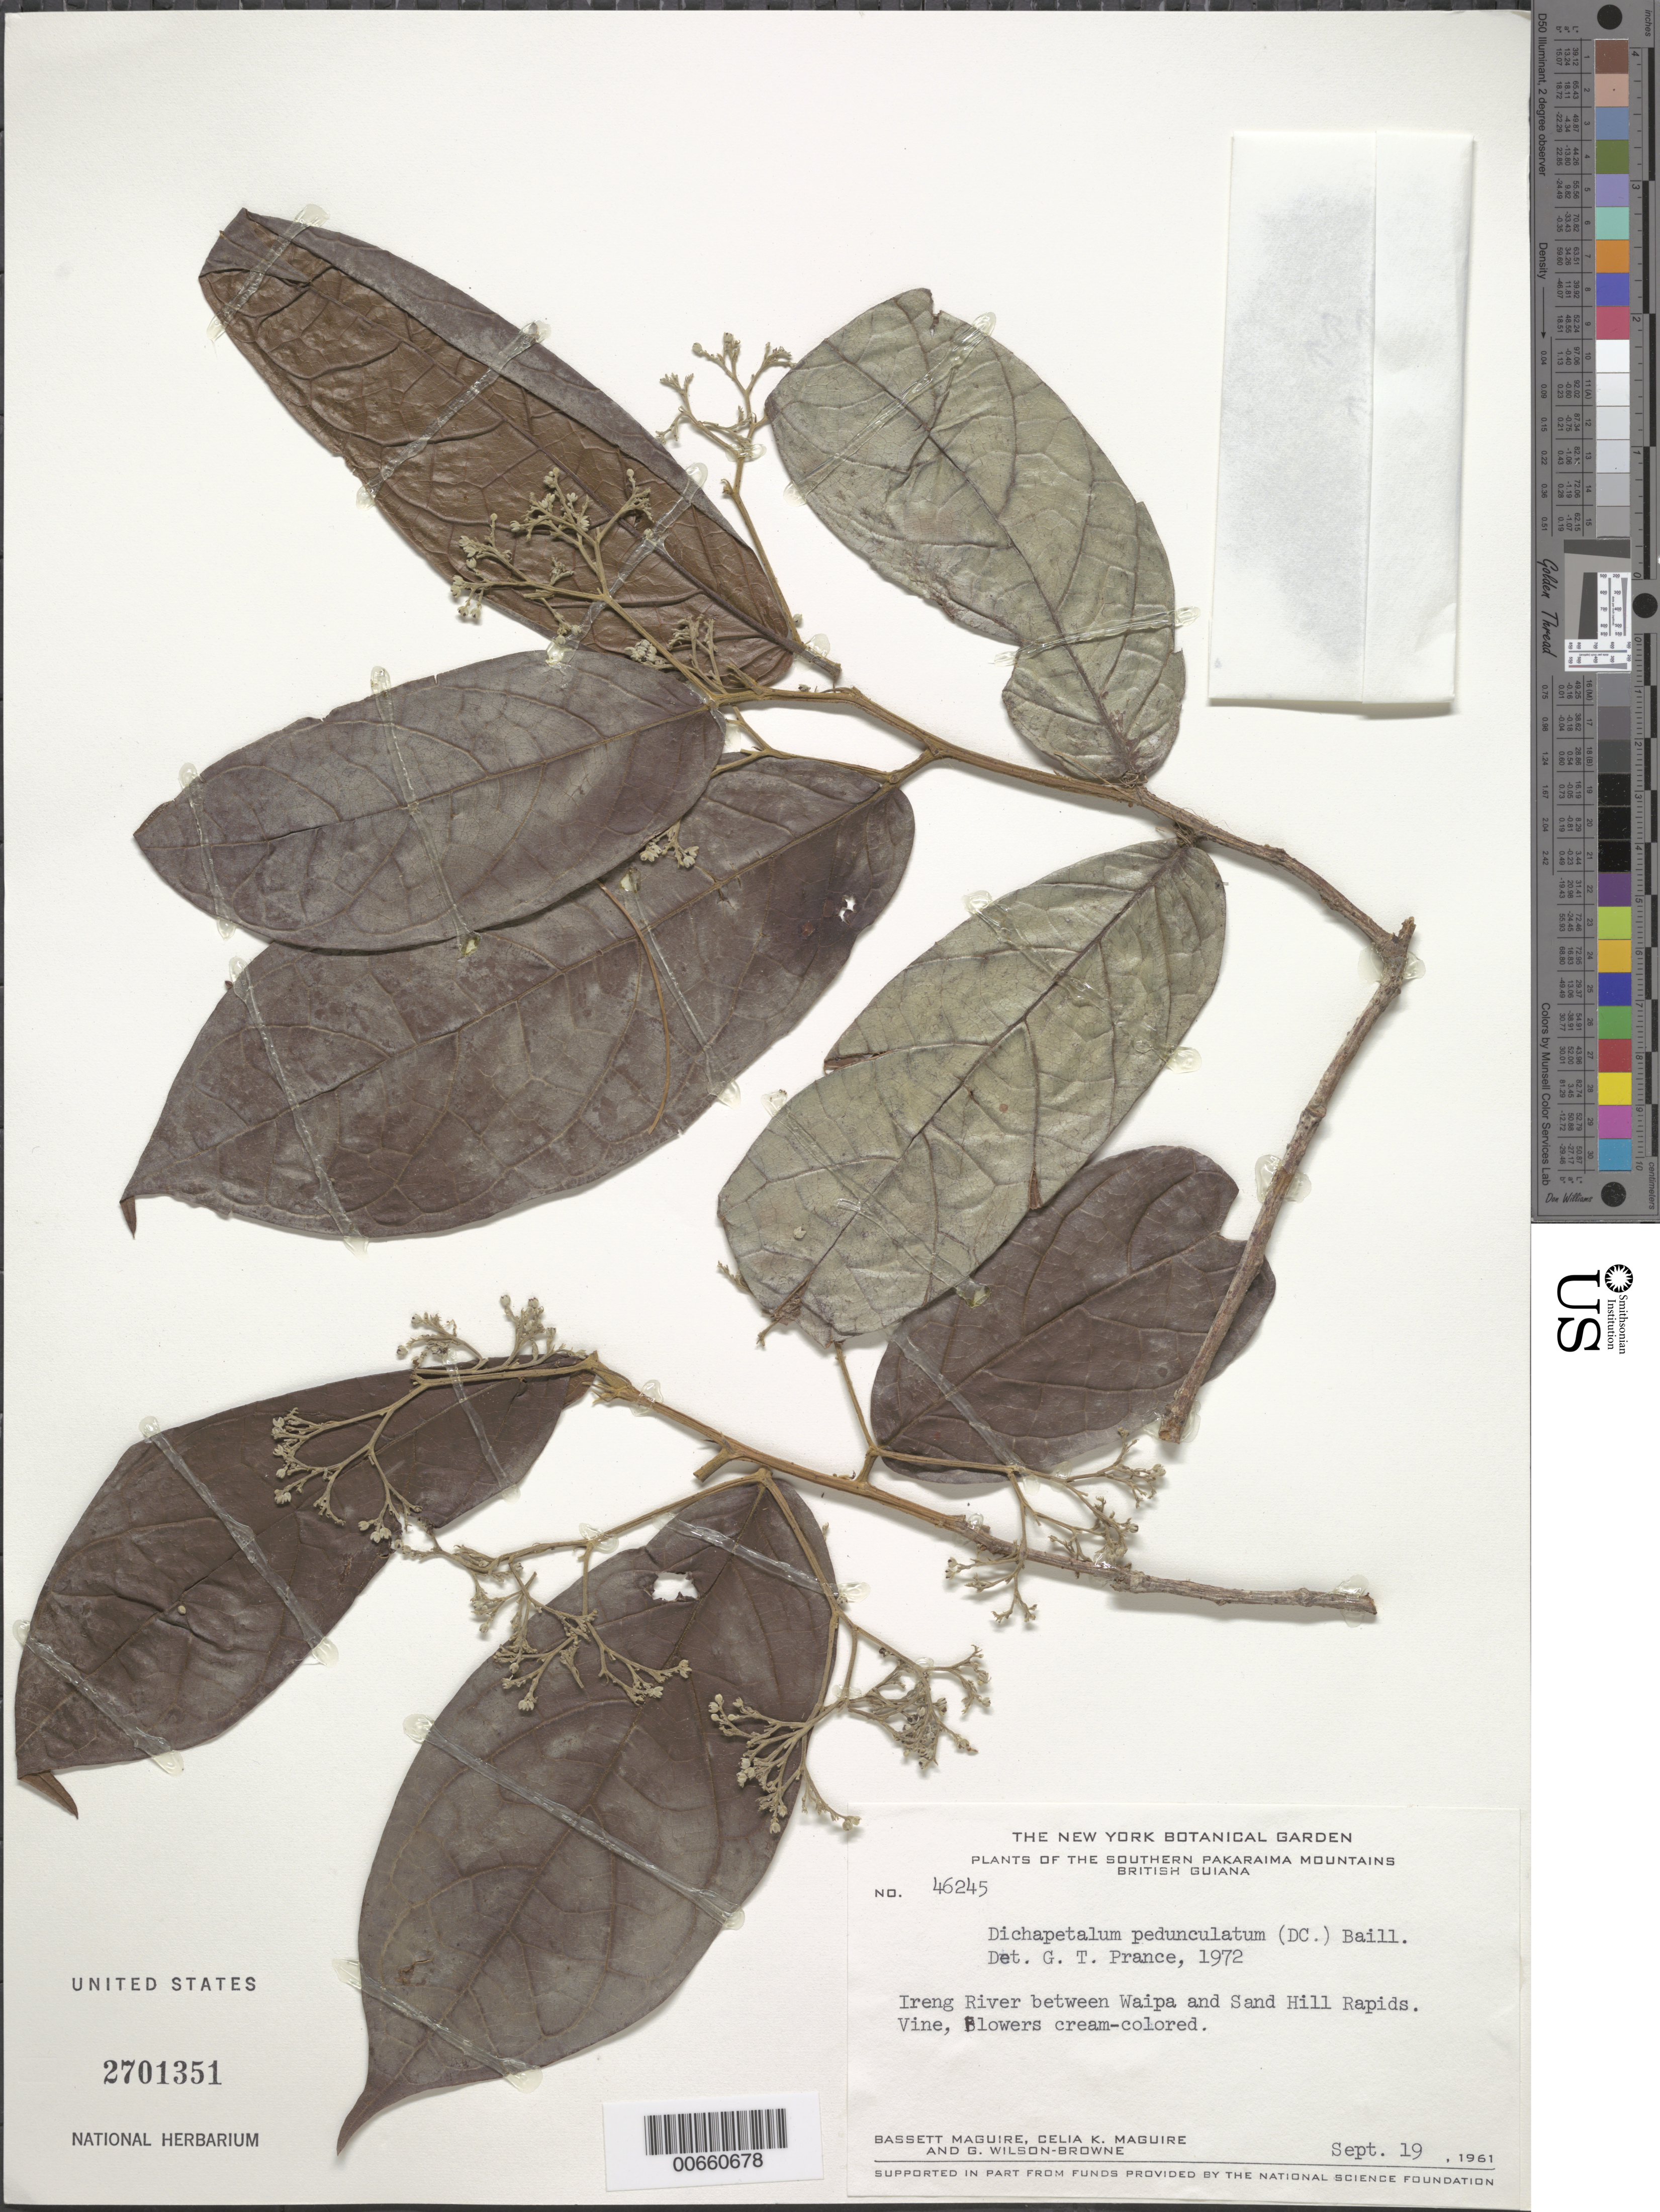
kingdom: Plantae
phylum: Tracheophyta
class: Magnoliopsida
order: Malpighiales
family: Dichapetalaceae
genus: Dichapetalum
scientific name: Dichapetalum pedunculatum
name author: (DC.) Baill.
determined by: Prance, G. T.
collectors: B. Maguire, C. K. Maguire & G. Wilson-Browne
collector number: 46245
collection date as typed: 19-Sep-61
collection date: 1961-09-19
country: Guyana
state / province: Potaro-Siparuni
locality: Ireng River, between Waipa and Sand Hill Rapids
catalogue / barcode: US 2701351